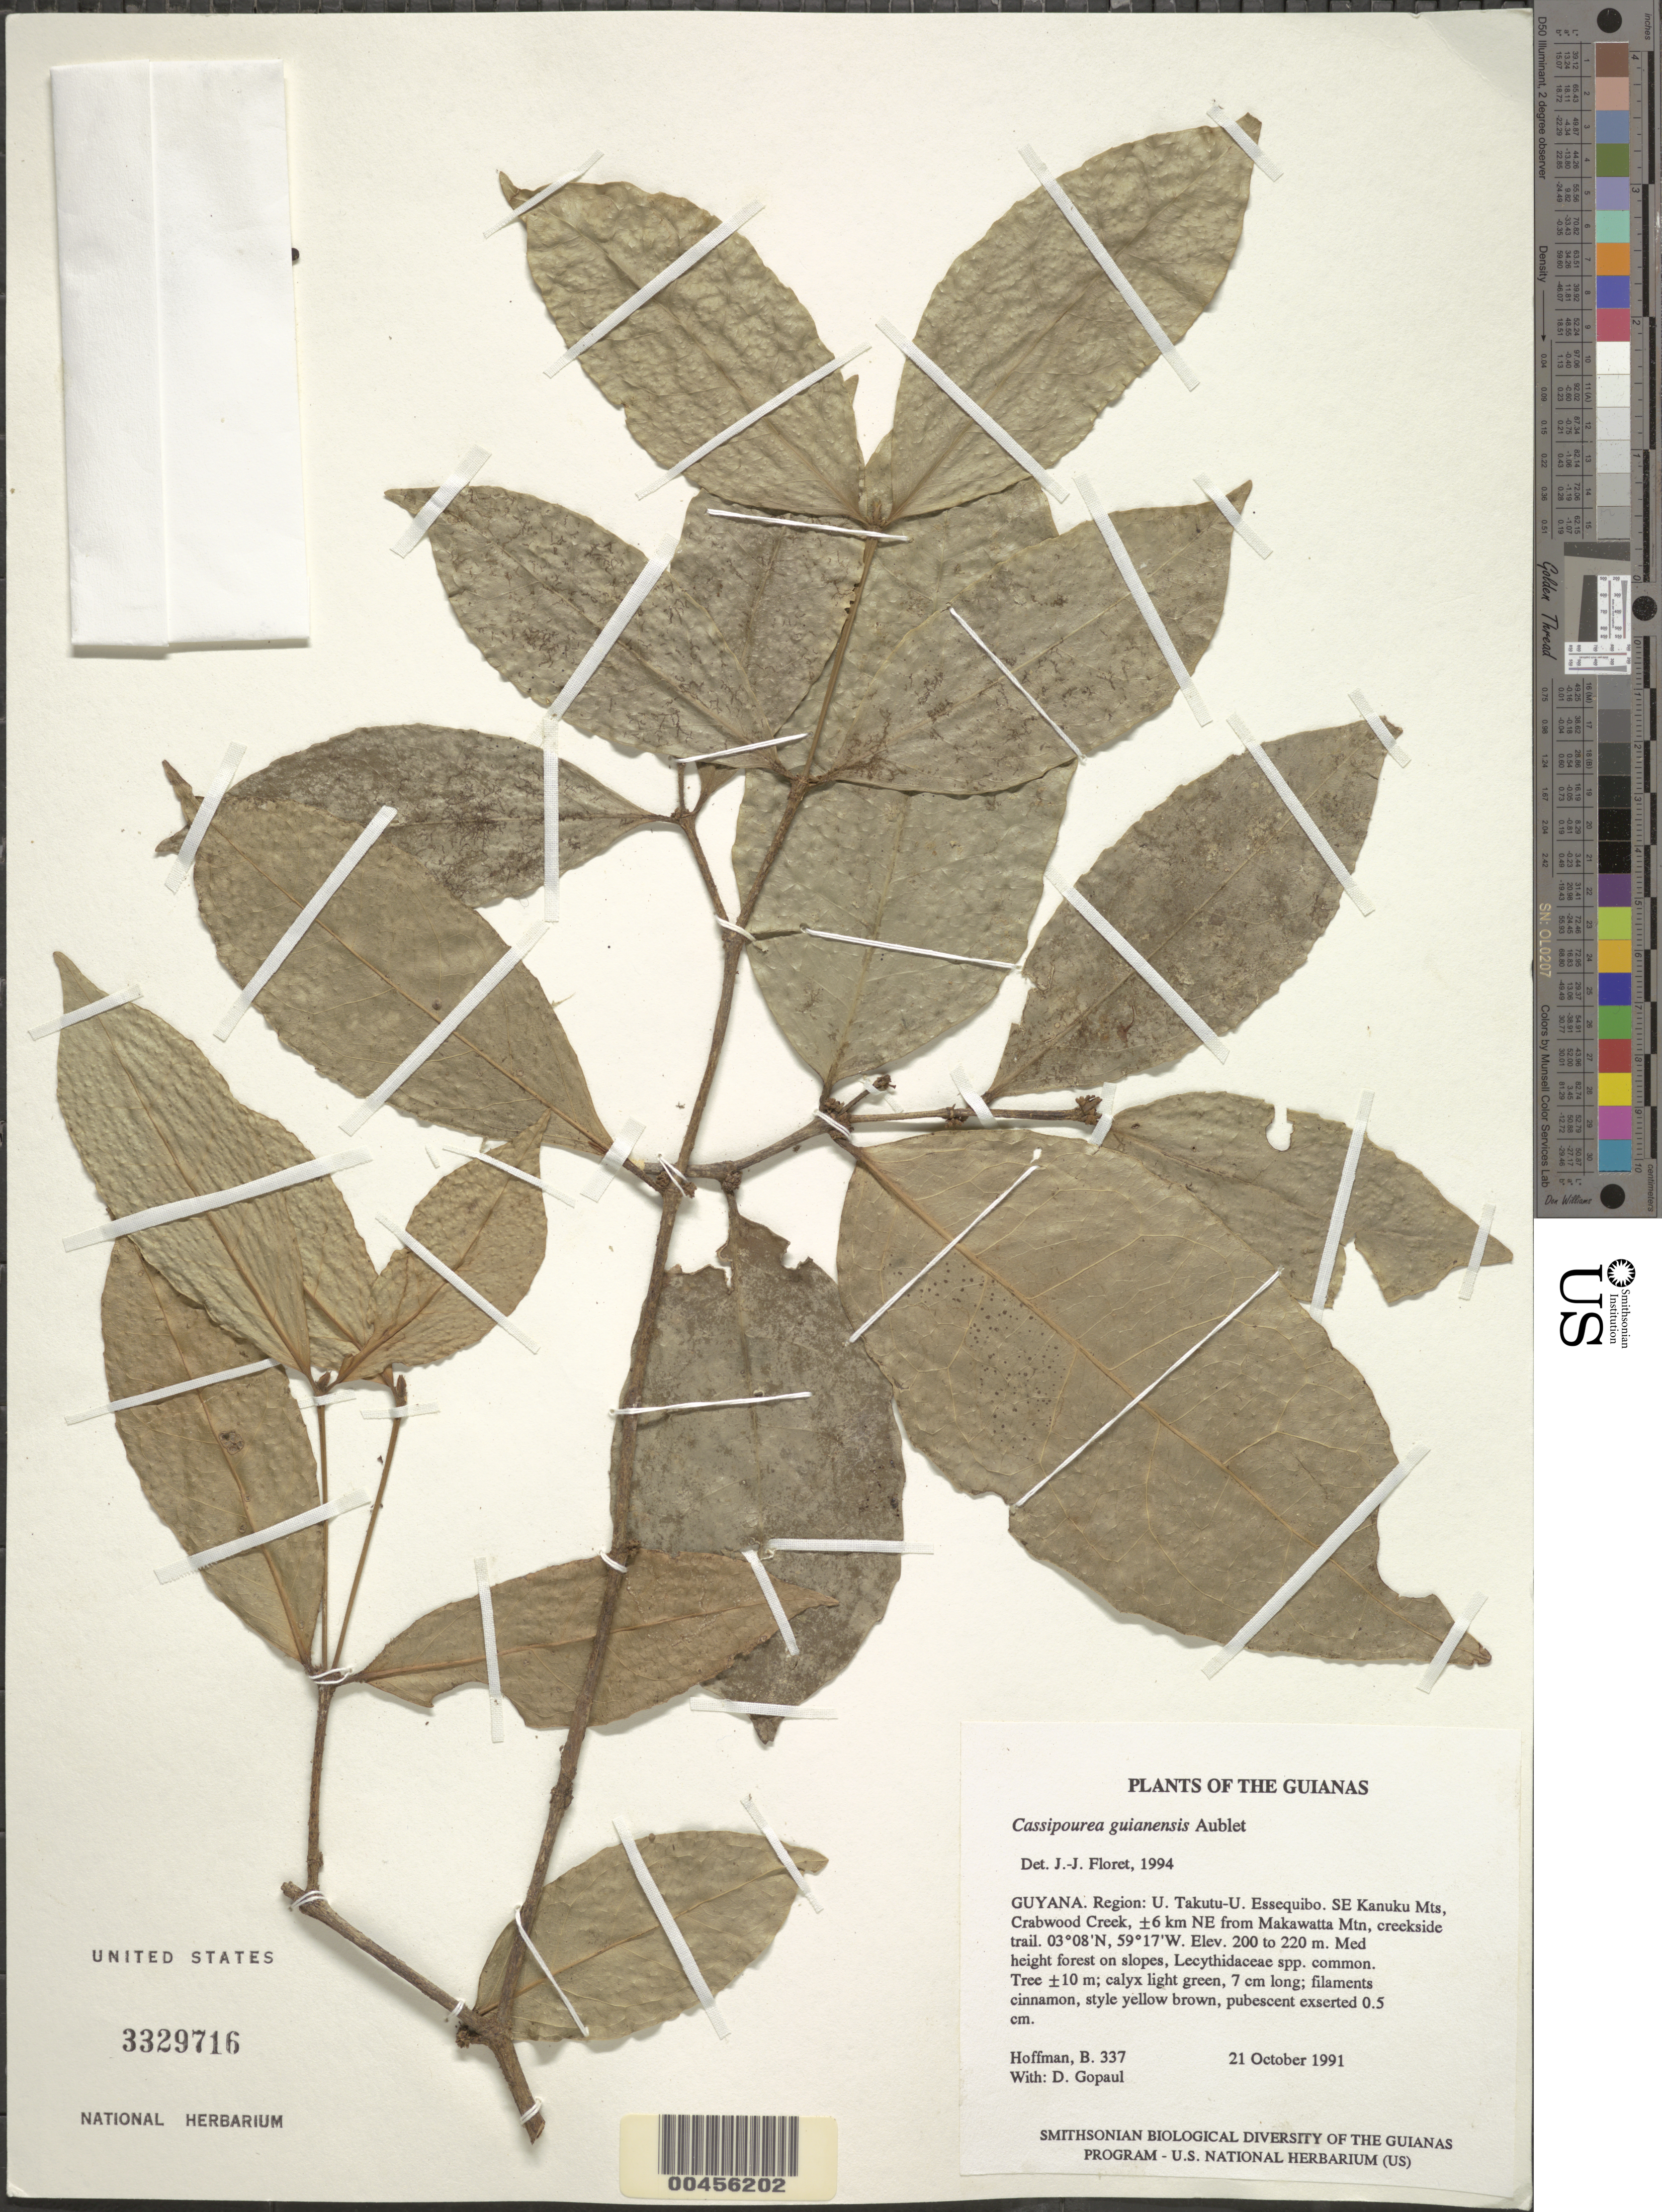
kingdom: Plantae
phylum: Tracheophyta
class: Magnoliopsida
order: Malpighiales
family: Rhizophoraceae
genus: Cassipourea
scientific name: Cassipourea guianensis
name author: Aubl.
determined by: Floret, J. J.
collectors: B. Hoffman & D. Gopaul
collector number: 337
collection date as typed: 21 October 1991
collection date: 1991-10-21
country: Guyana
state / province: U. Takutu-U. Essequibo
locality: SE Kanuku Mts, Crabwood Creek, ±6 km NE from Makawatta Mtn, creekside trail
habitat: Med height forest on slopes, Lecythidaceae spp. common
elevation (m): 200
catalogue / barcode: US 3329716